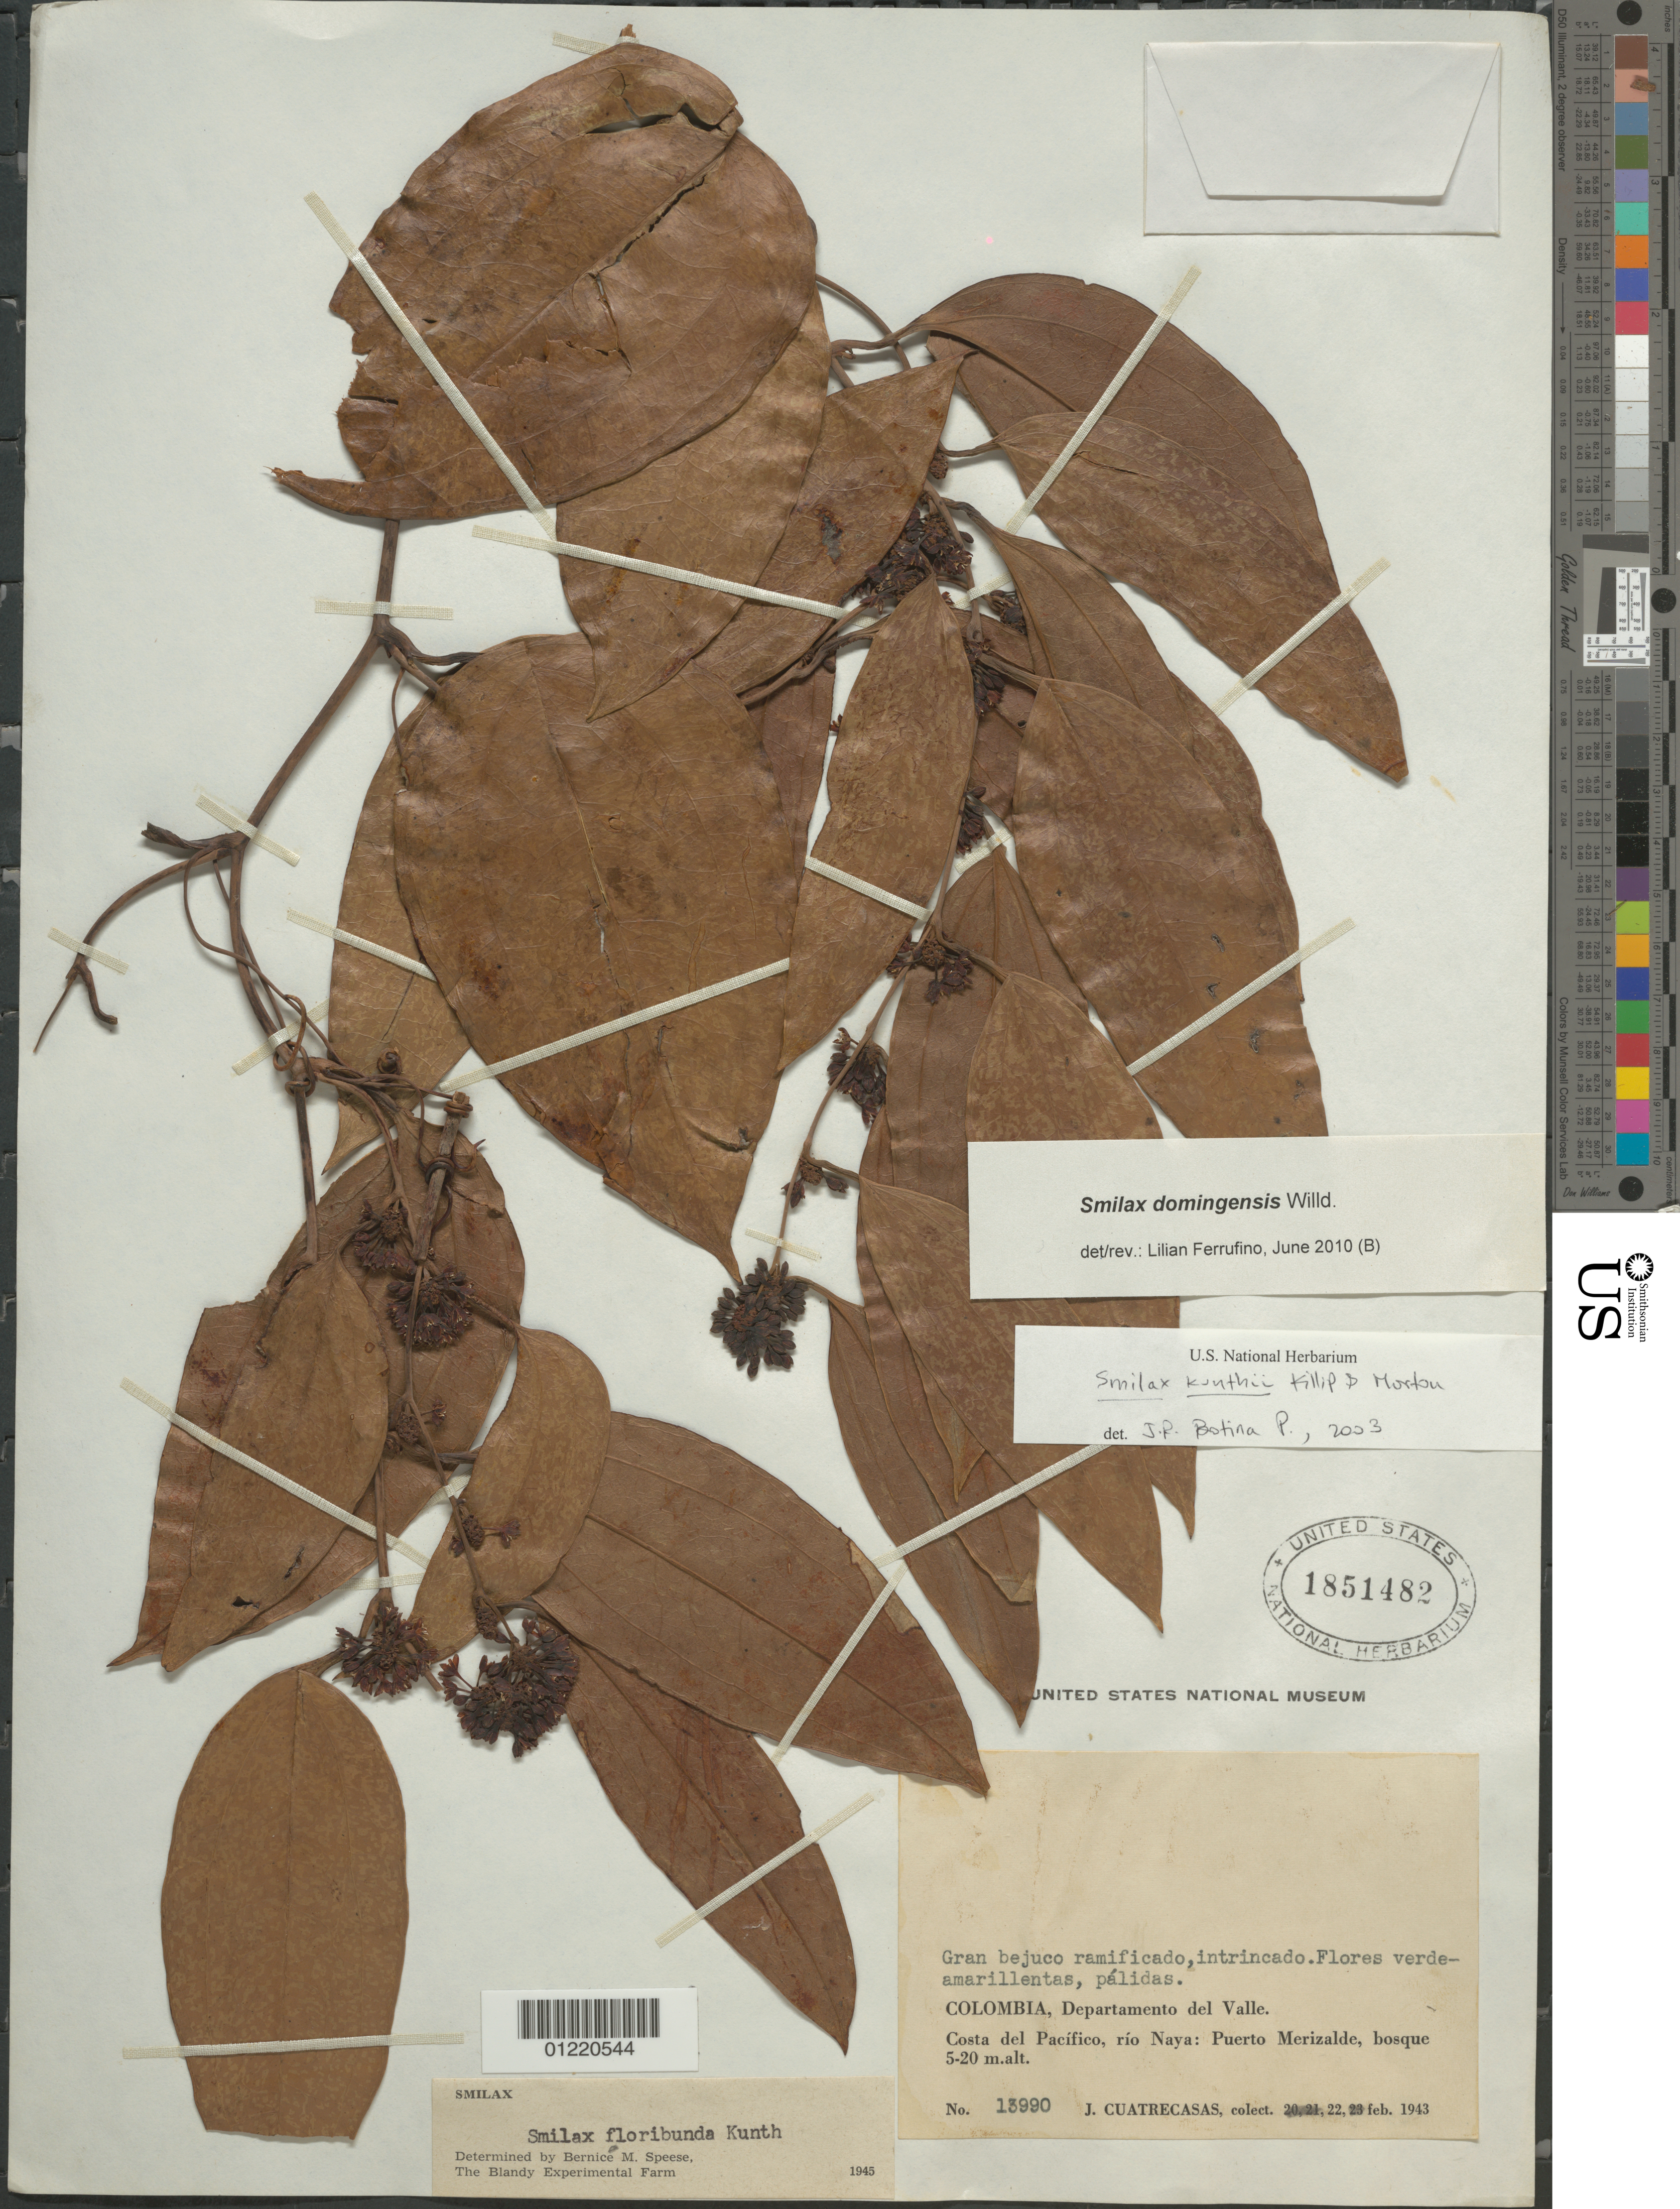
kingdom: Plantae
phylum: Tracheophyta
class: Liliopsida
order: Liliales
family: Smilacaceae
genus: Smilax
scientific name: Smilax domingensis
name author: Willd.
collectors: J. Cuatrecasas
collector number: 13990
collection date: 1943-02-23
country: Colombia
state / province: Valle del Cauca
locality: Costa del Pacifico, rio Naya; Puerto Merizalde.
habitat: bosque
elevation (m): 5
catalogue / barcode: US 1851482